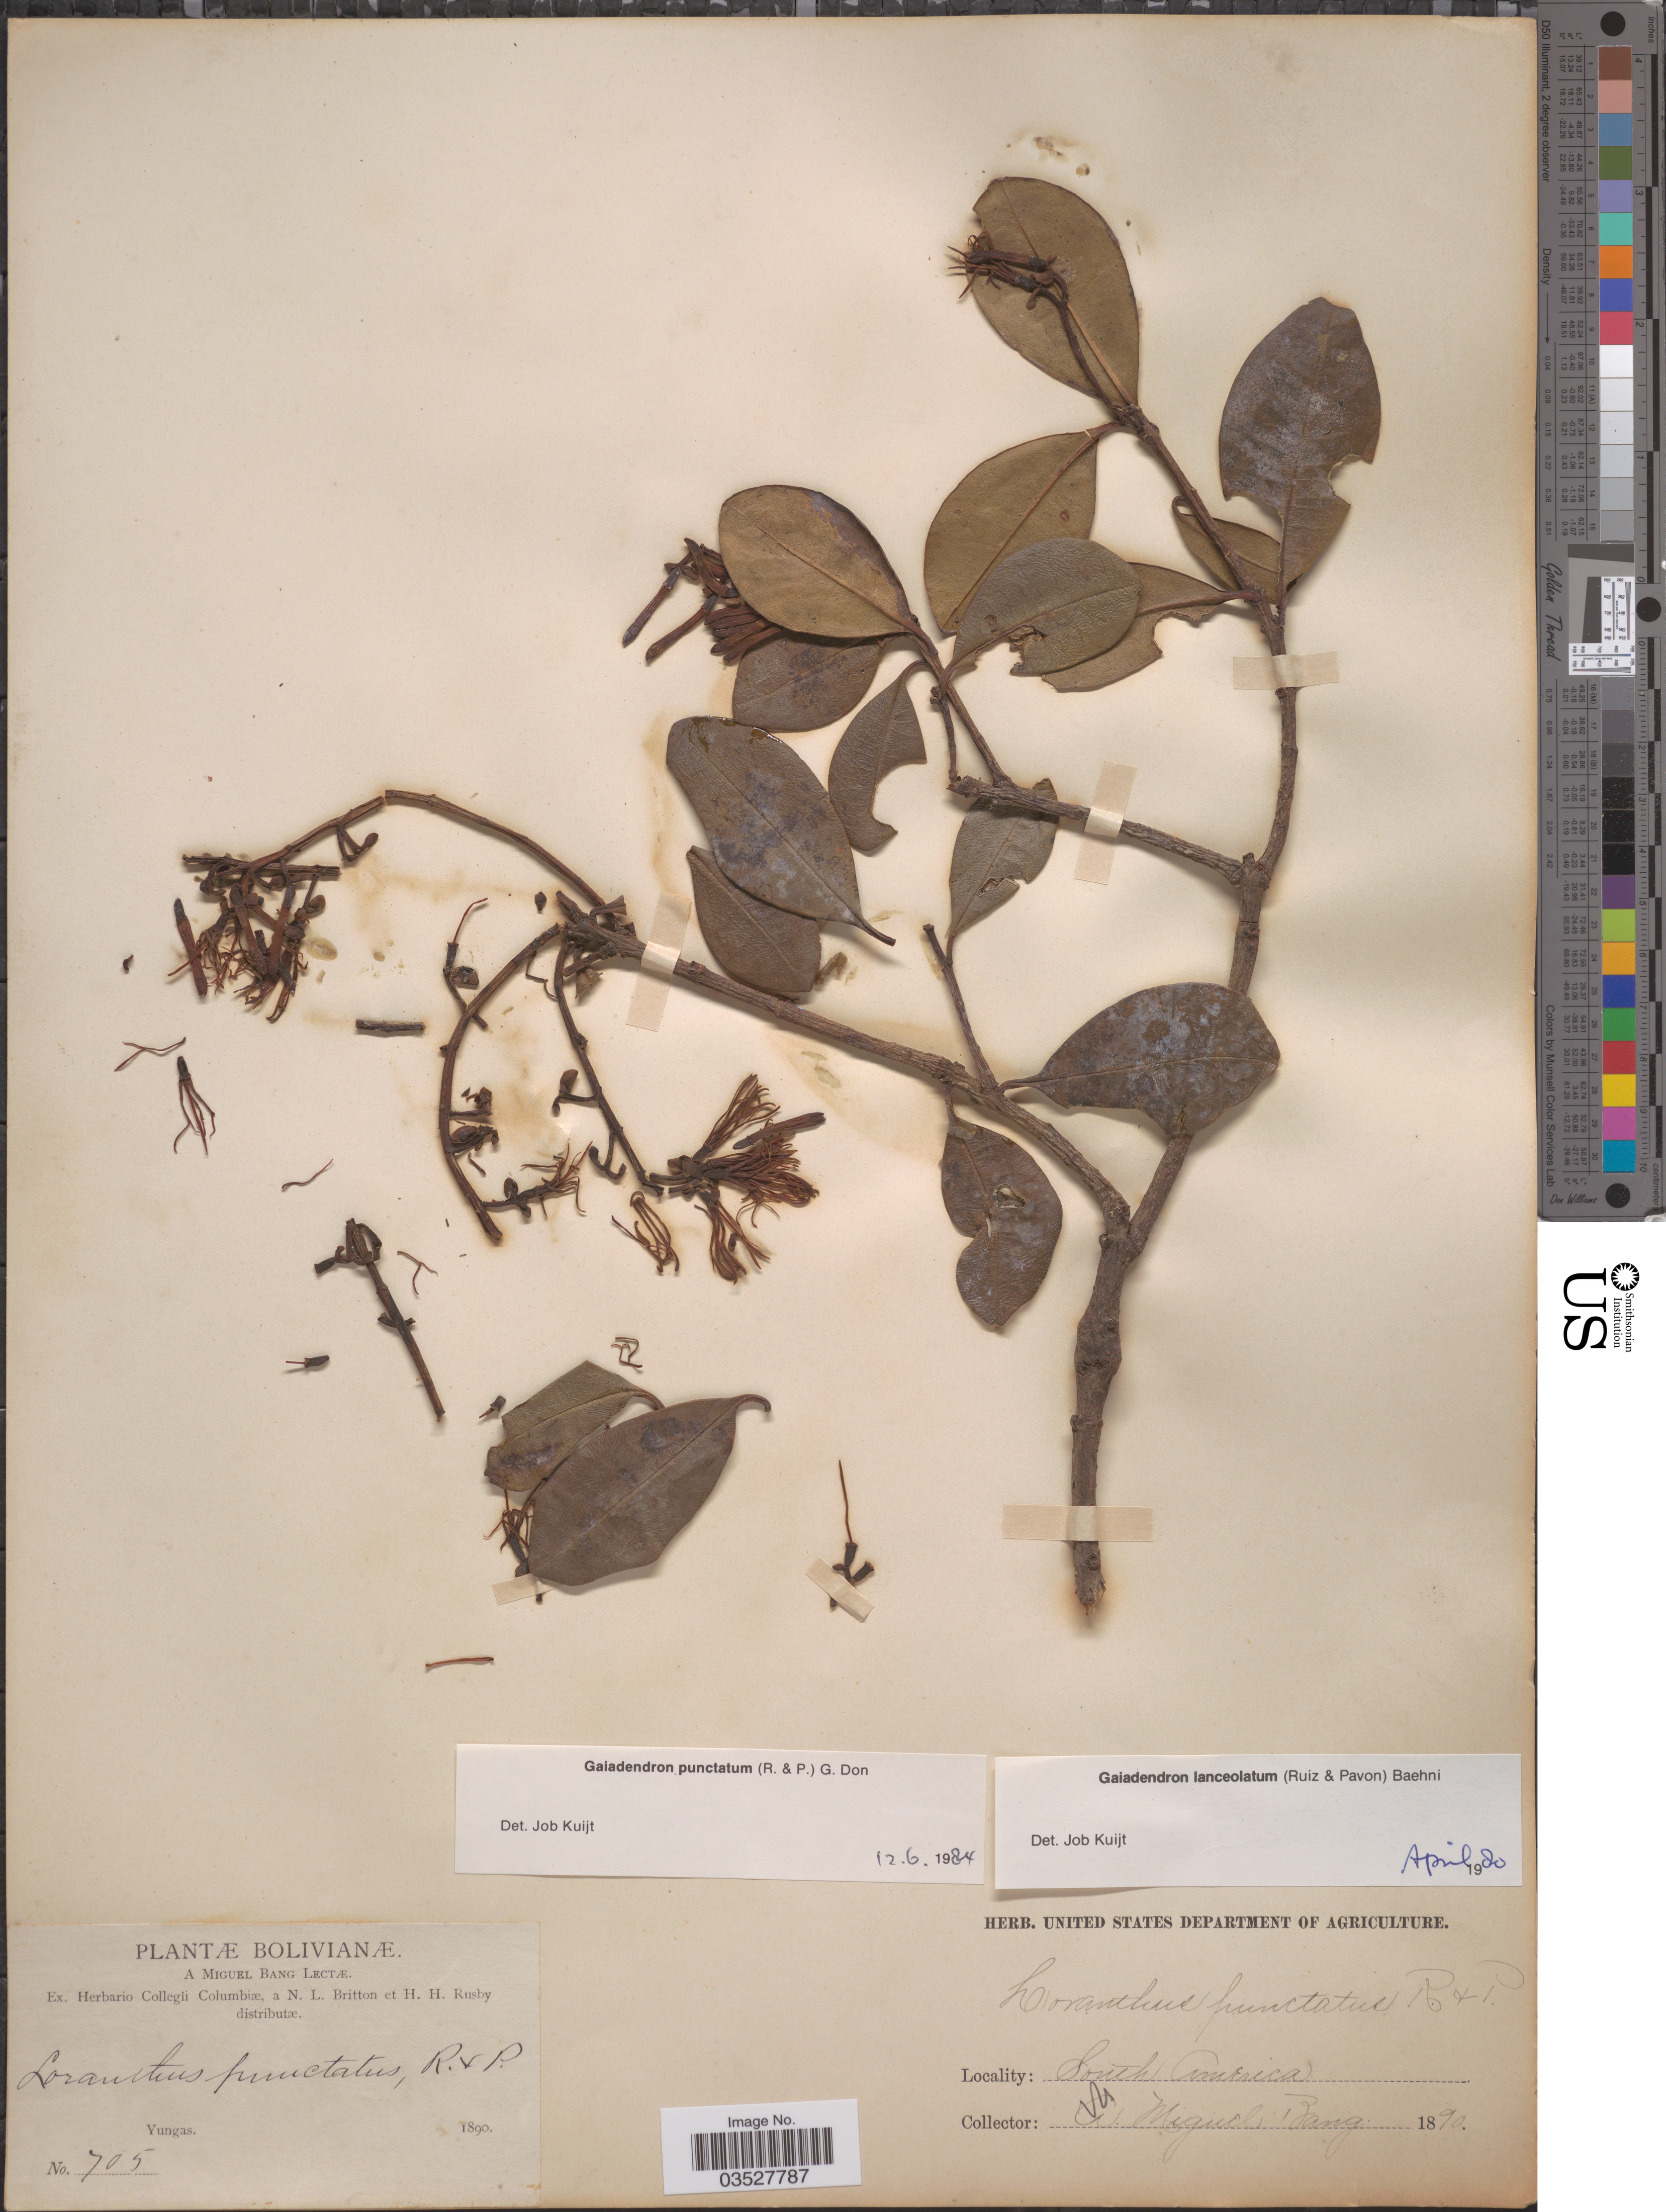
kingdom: Plantae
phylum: Tracheophyta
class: Magnoliopsida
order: Santalales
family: Loranthaceae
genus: Gaiadendron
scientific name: Gaiadendron punctatum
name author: (Ruiz & Pav.) G. Don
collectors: M. Bang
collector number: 705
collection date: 1890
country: Bolivia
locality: Yungas.